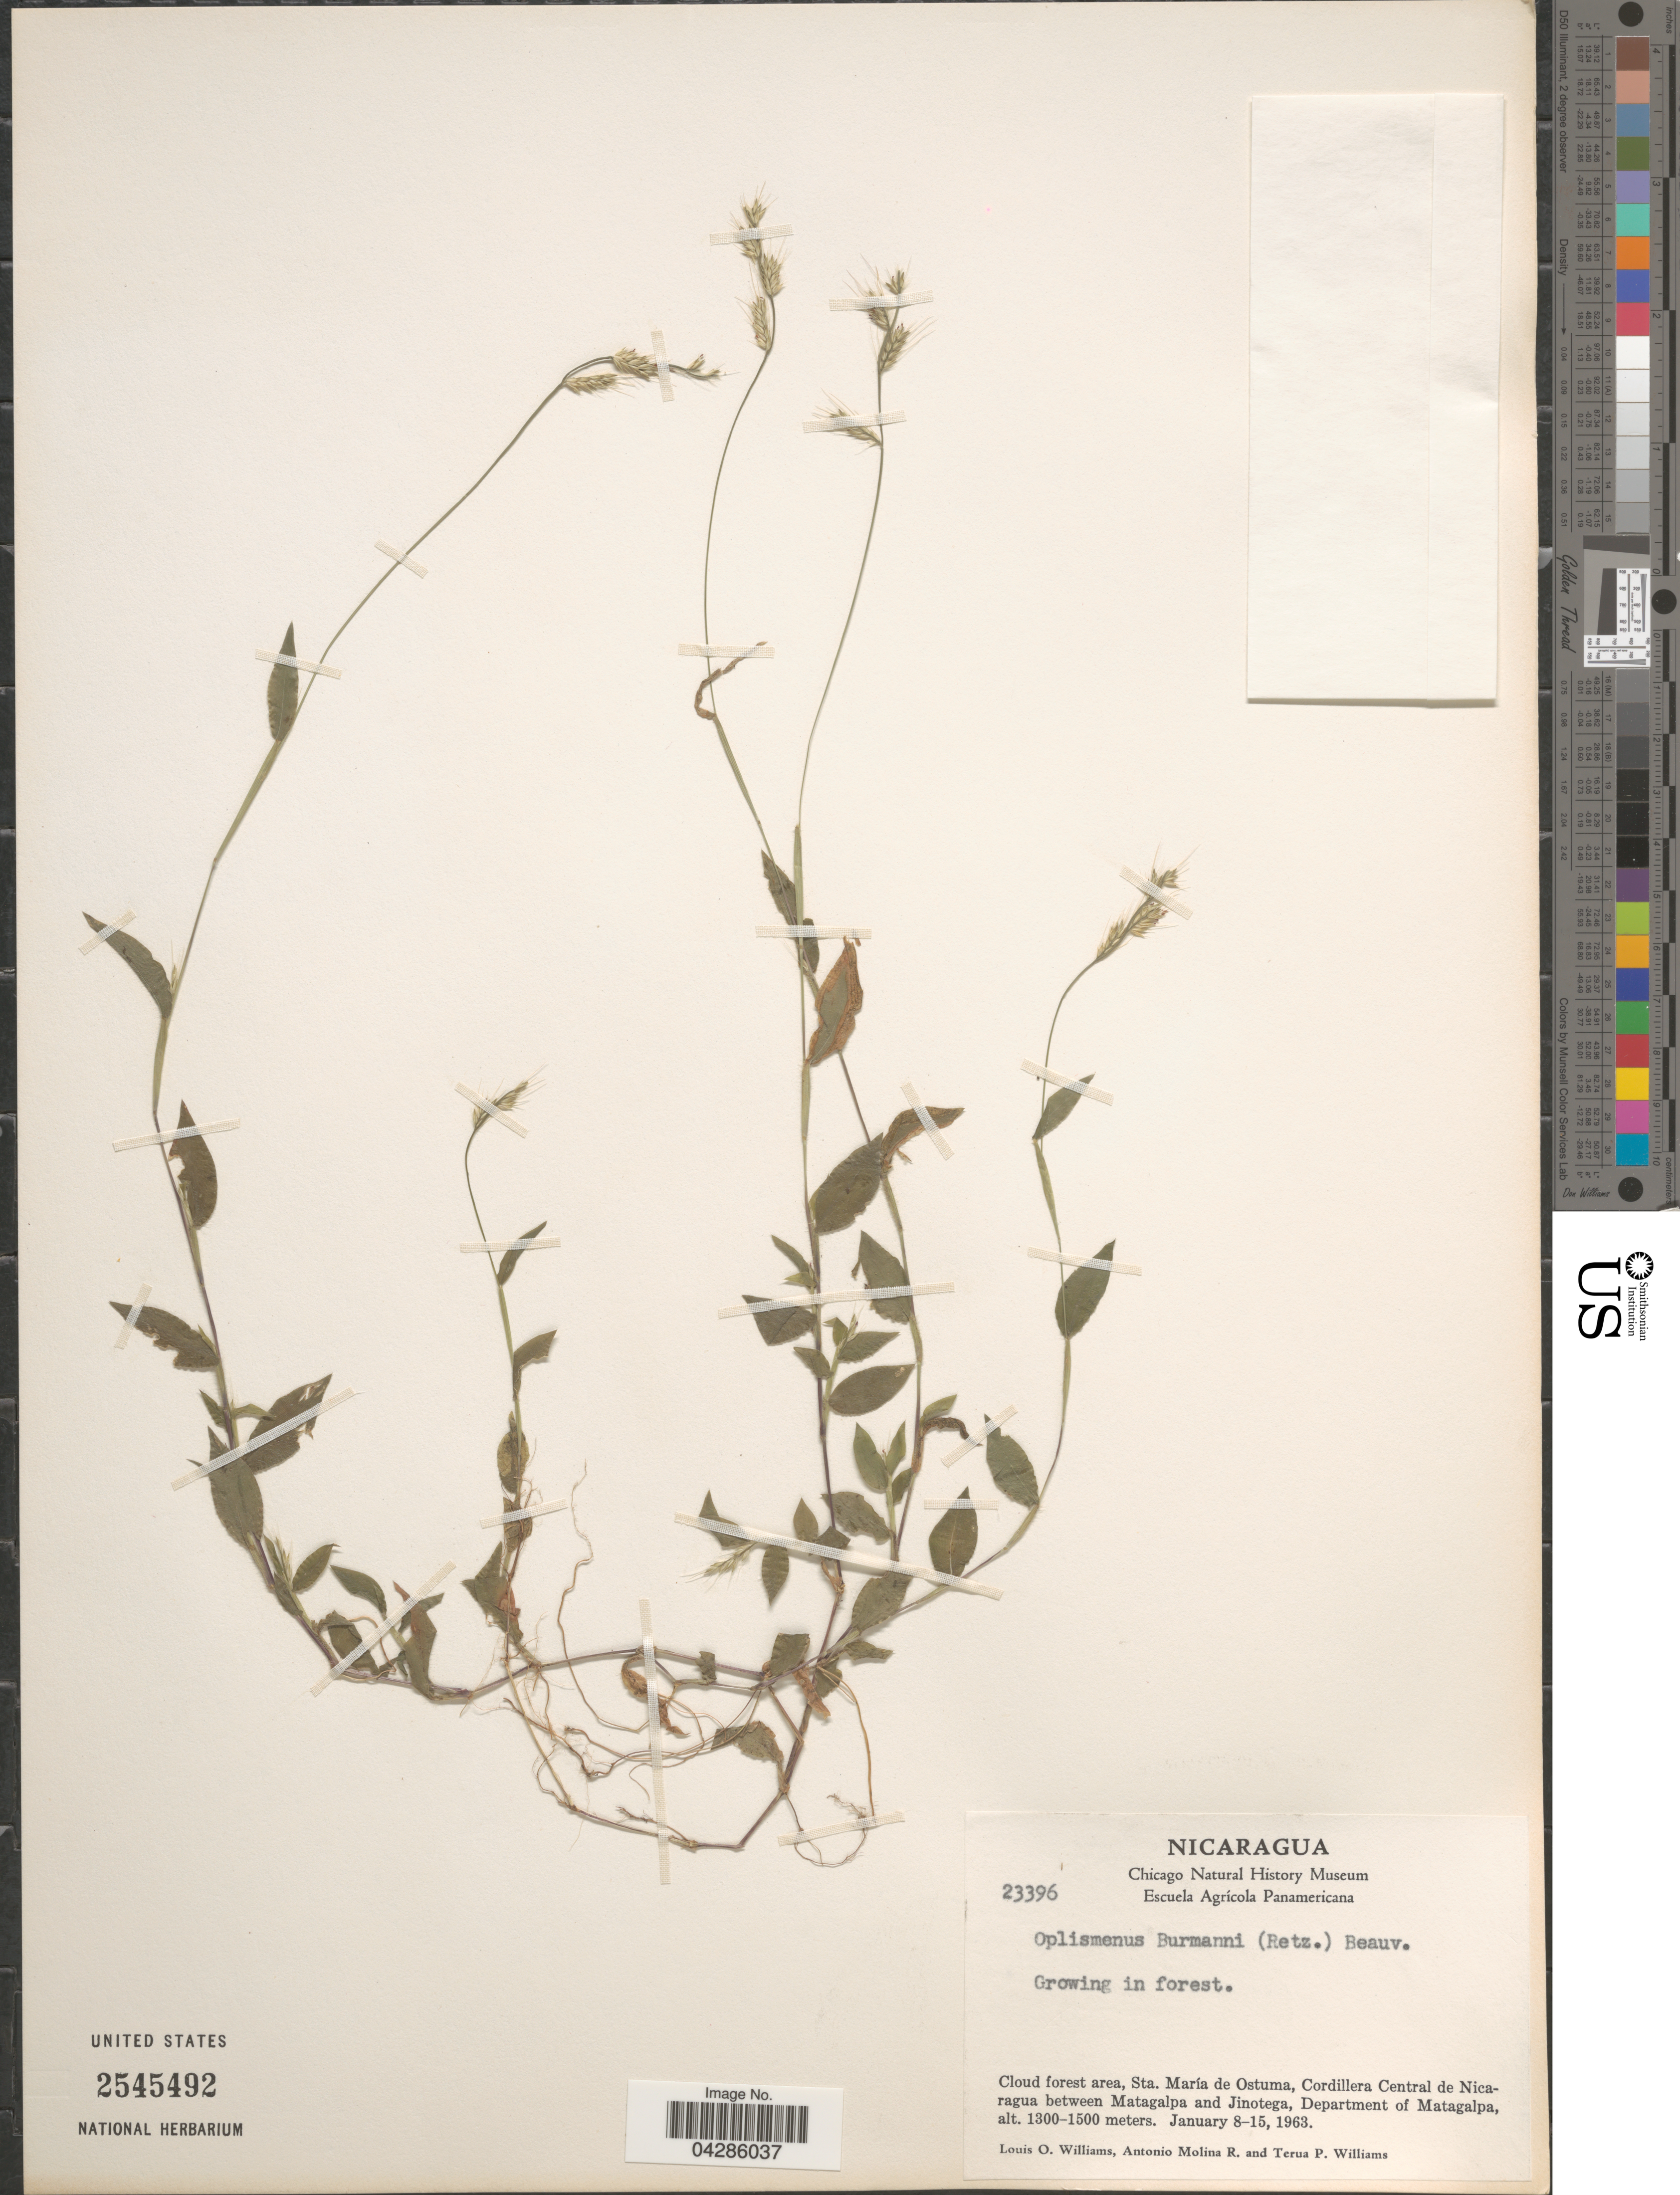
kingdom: Plantae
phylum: Tracheophyta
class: Liliopsida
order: Poales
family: Poaceae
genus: Oplismenus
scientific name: Oplismenus burmannii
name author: (Retz.) P. Beauv.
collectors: L. O. Williams, A. Molina R. & T. Williams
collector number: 23396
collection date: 1963-01-08/1963-01-15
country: Nicaragua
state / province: Matagalpa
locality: In forest. Cloud forest area, Sta. María de Ostuma, Cordillera Central de Nicaragua between Matagalpa and Jinotega, Department of Matagalpa.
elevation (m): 1300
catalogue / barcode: US 2545492